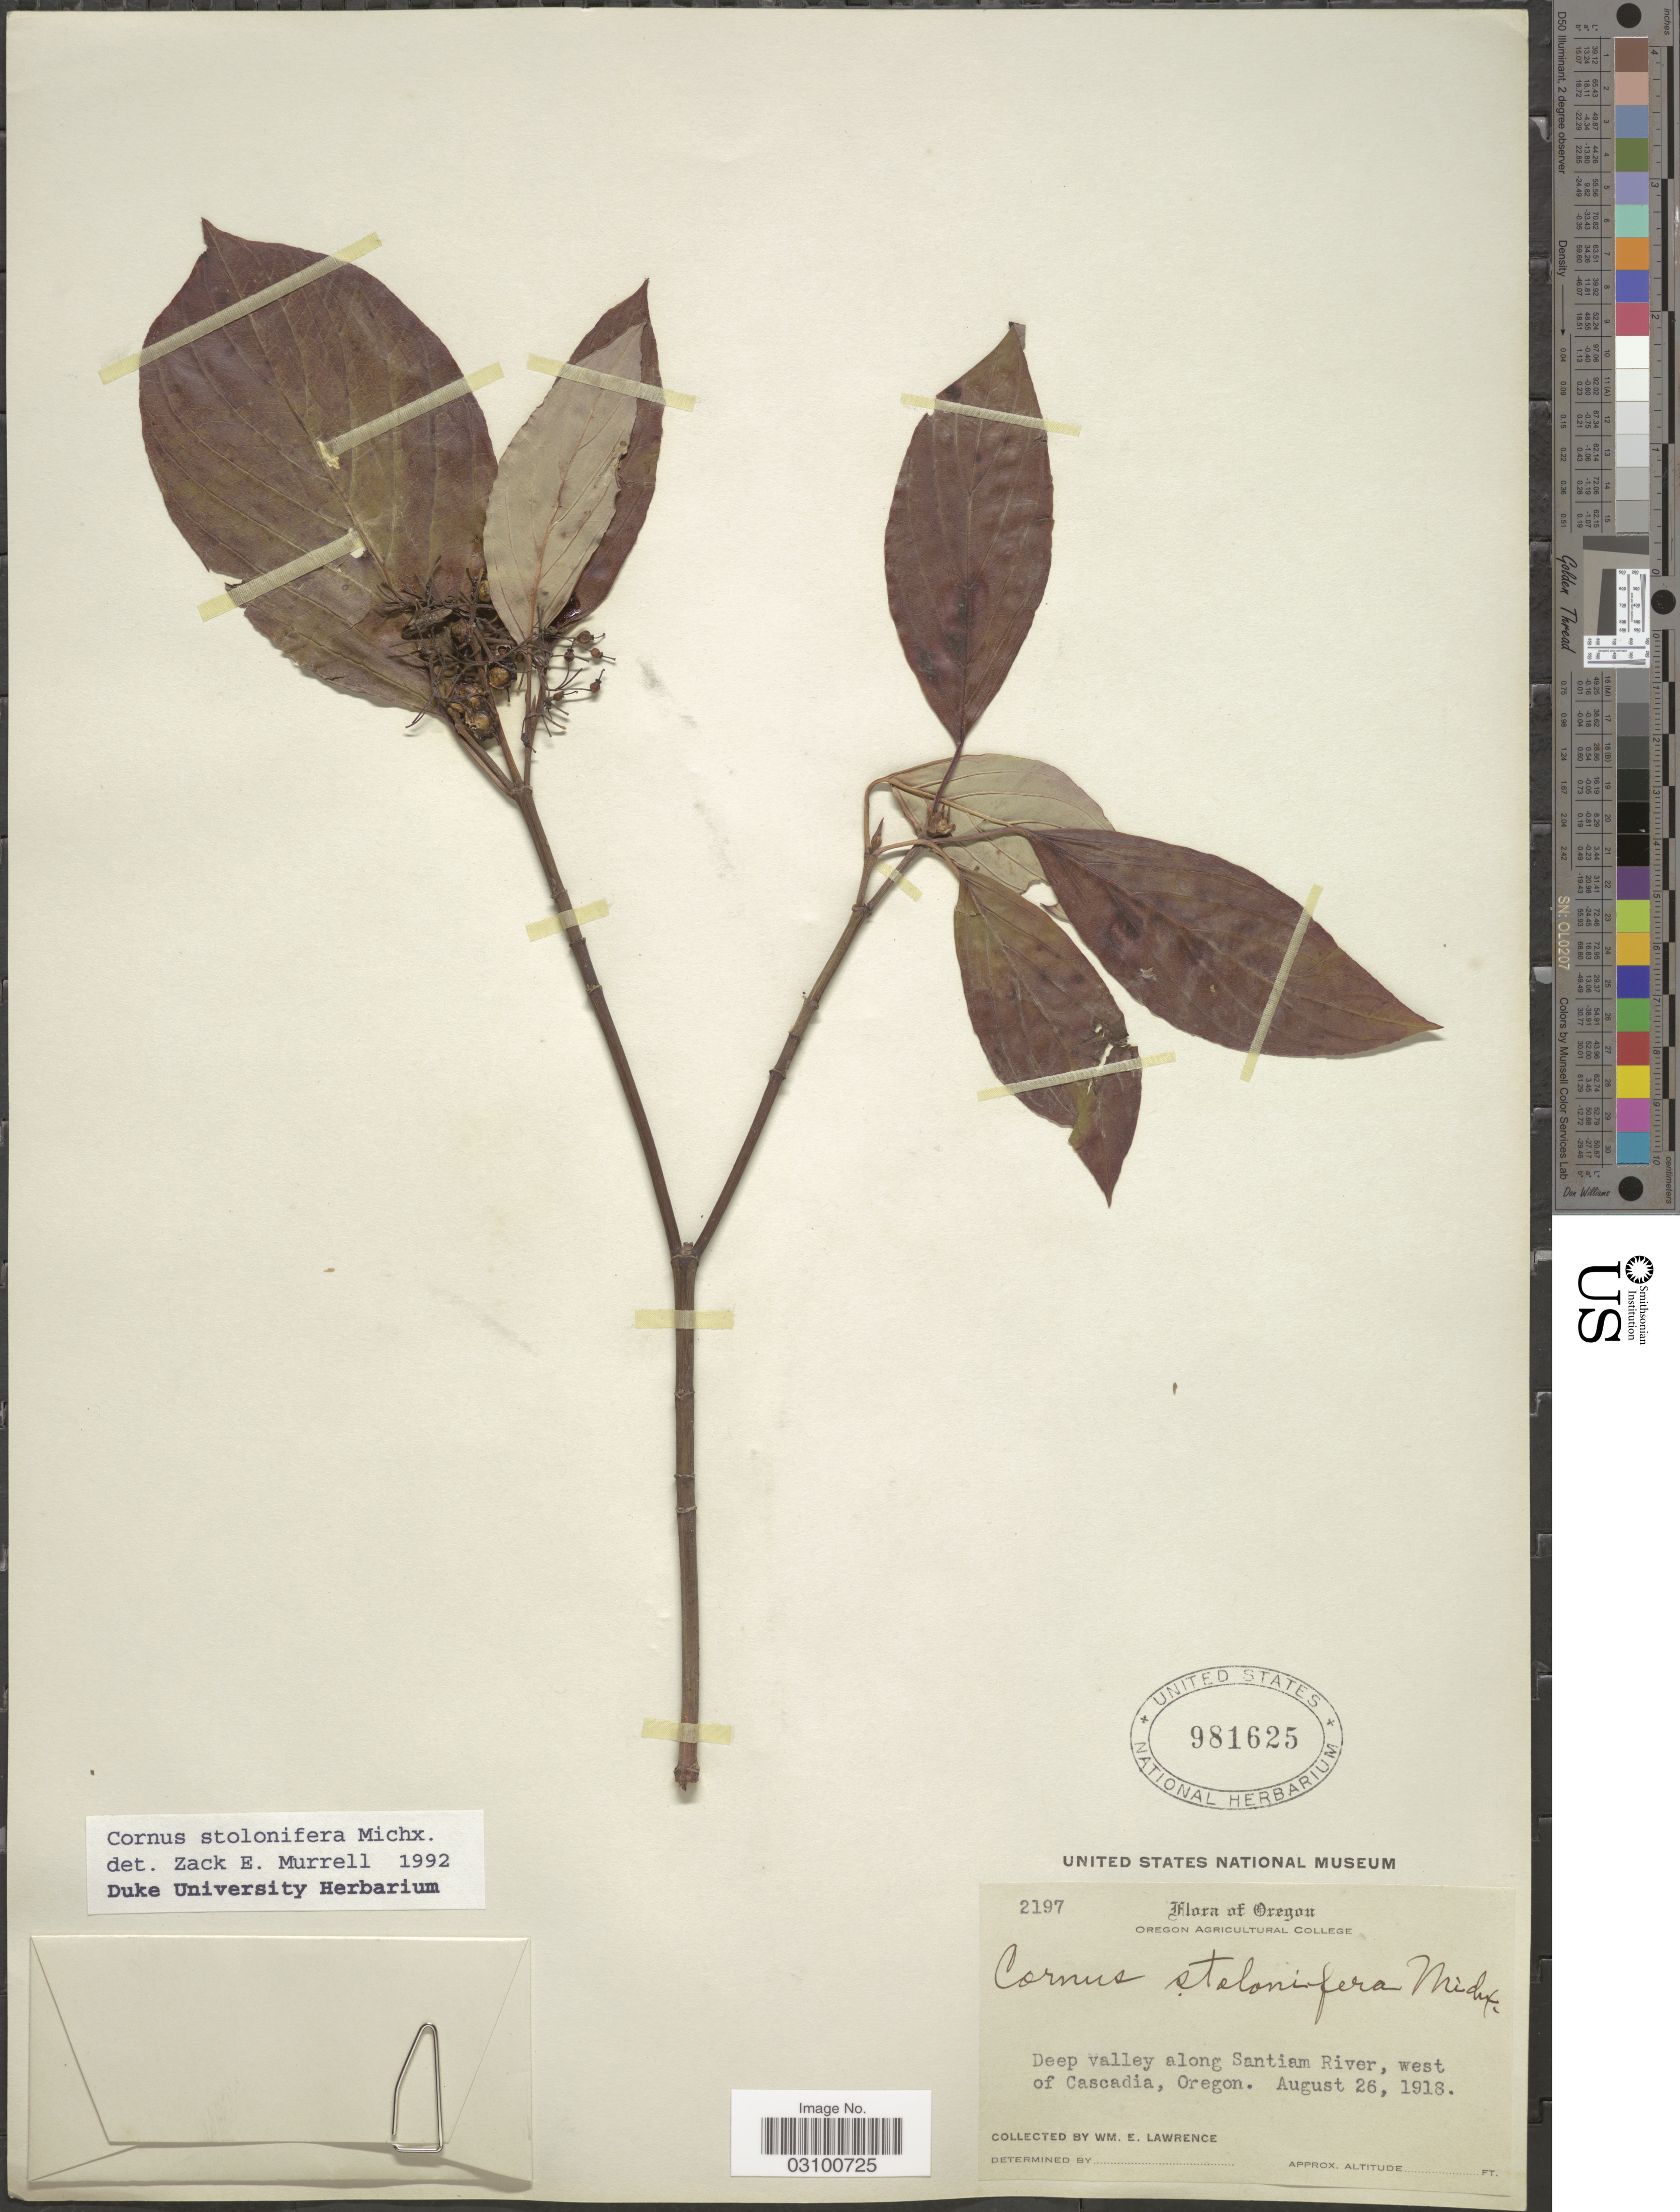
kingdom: Plantae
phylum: Tracheophyta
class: Magnoliopsida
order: Cornales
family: Cornaceae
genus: Cornus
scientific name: Cornus sericea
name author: L.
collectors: W. Lawrence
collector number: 2197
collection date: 1918-08-26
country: United States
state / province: Oregon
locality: Deep valley along Santiam River, west of Cascadia.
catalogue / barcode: US 981625